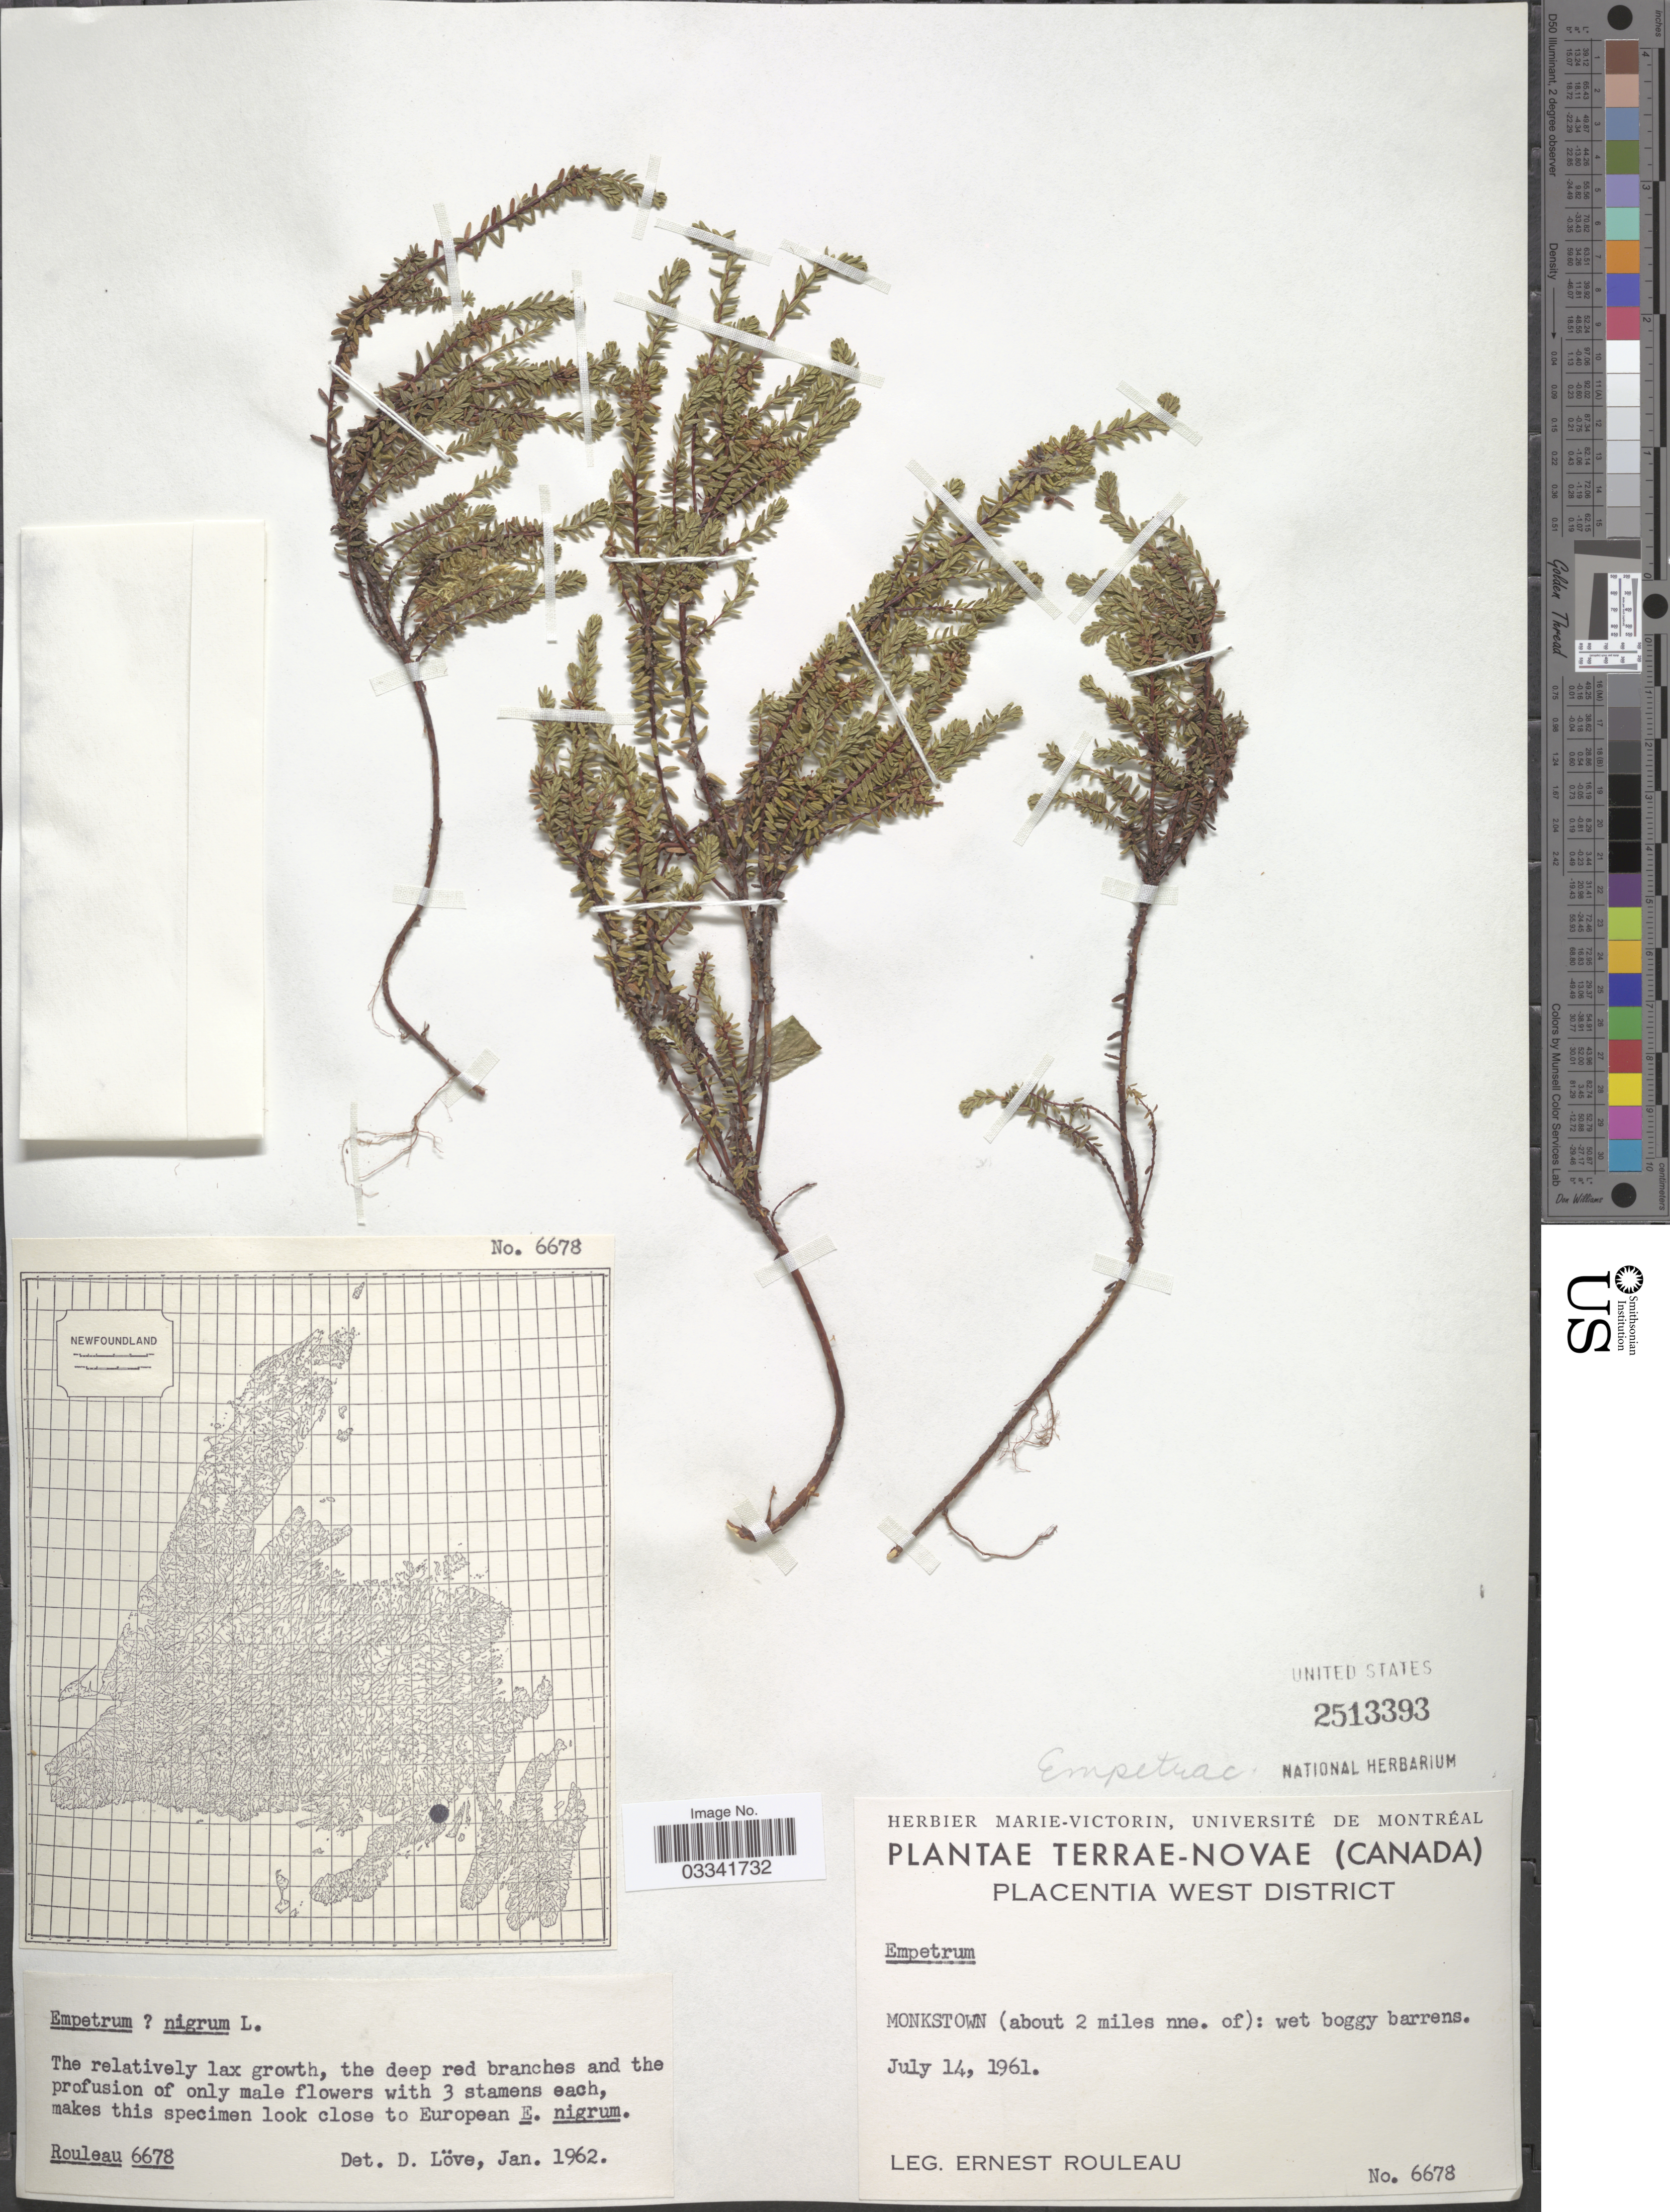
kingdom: Plantae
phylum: Tracheophyta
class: Magnoliopsida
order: Ericales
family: Ericaceae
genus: Empetrum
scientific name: Empetrum nigrum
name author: L.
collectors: J. Rouleau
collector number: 6678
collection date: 1961-07-14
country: Canada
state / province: Newfoundland and Labrador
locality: Terrae-Novae. Placentia West District. Monkstown (about 2 miles nne. of).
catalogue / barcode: US 2513393